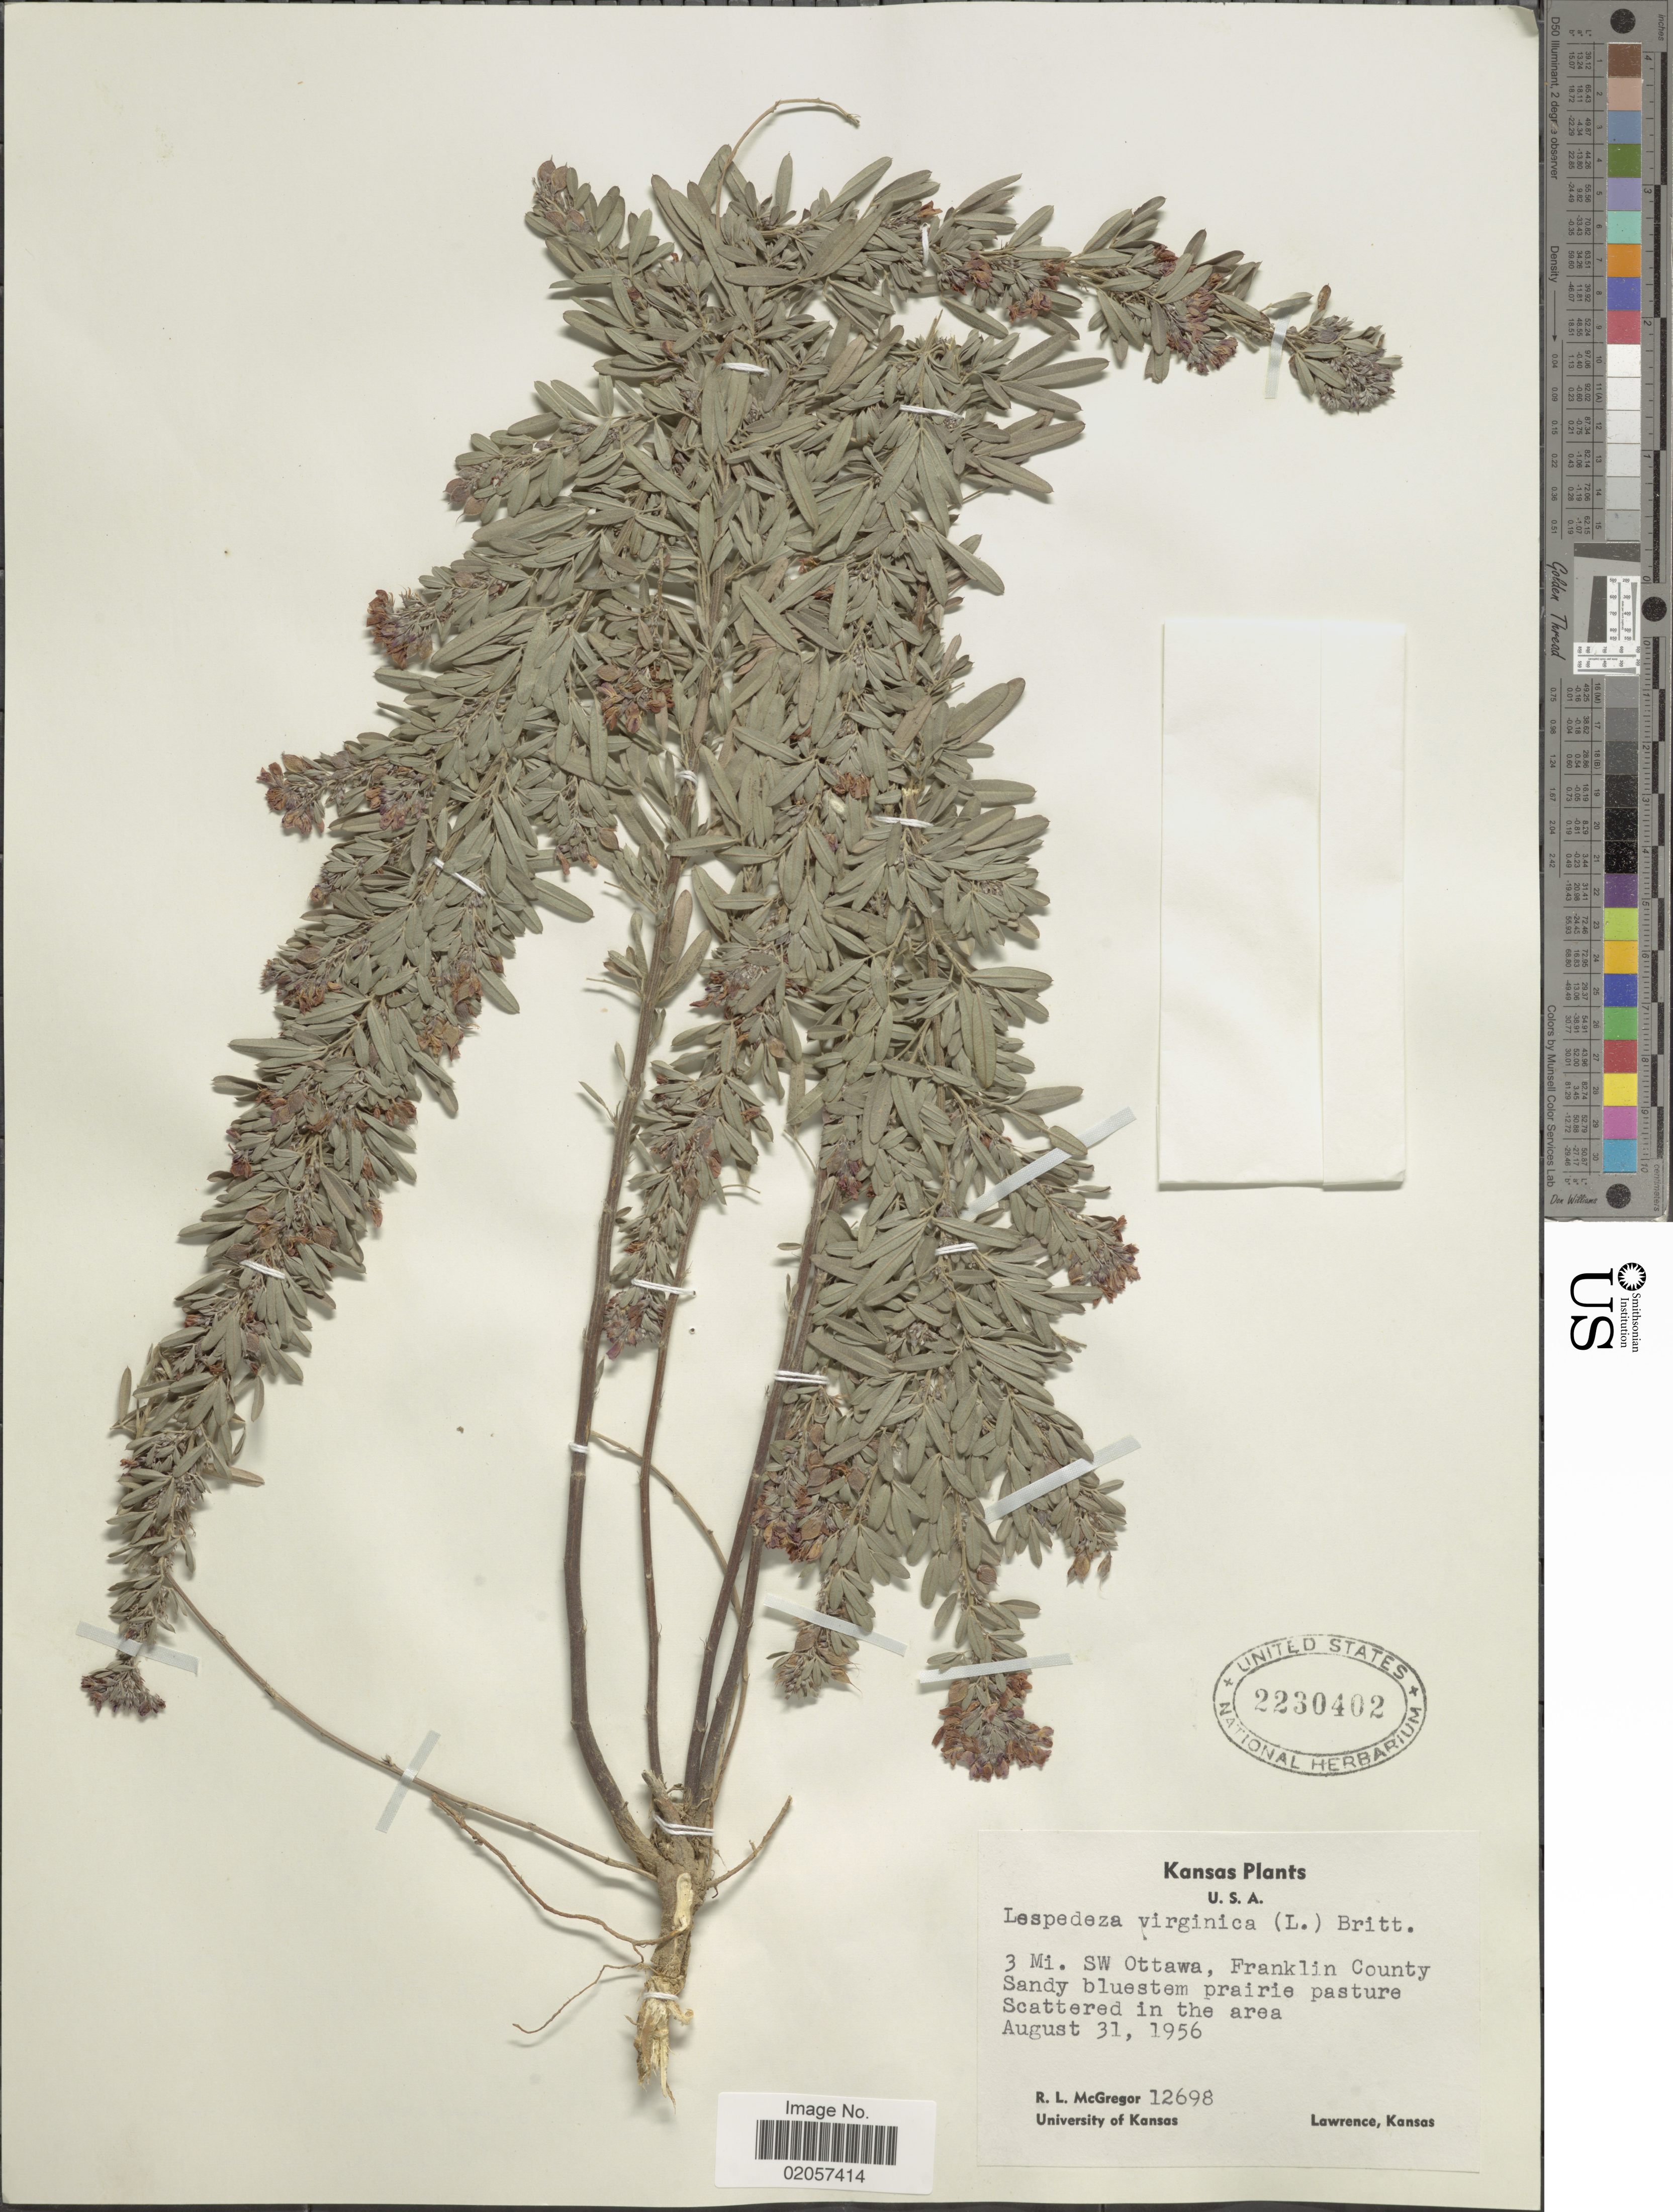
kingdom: Plantae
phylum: Tracheophyta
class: Magnoliopsida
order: Fabales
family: Fabaceae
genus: Lespedeza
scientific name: Lespedeza virginica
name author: (L.) Britton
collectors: R. McGregor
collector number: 12698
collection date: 1956-08-31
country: United States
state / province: Kansas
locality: Kansas, 3 Mi. SW Ottawa, Franklin County.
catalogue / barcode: US 2230402